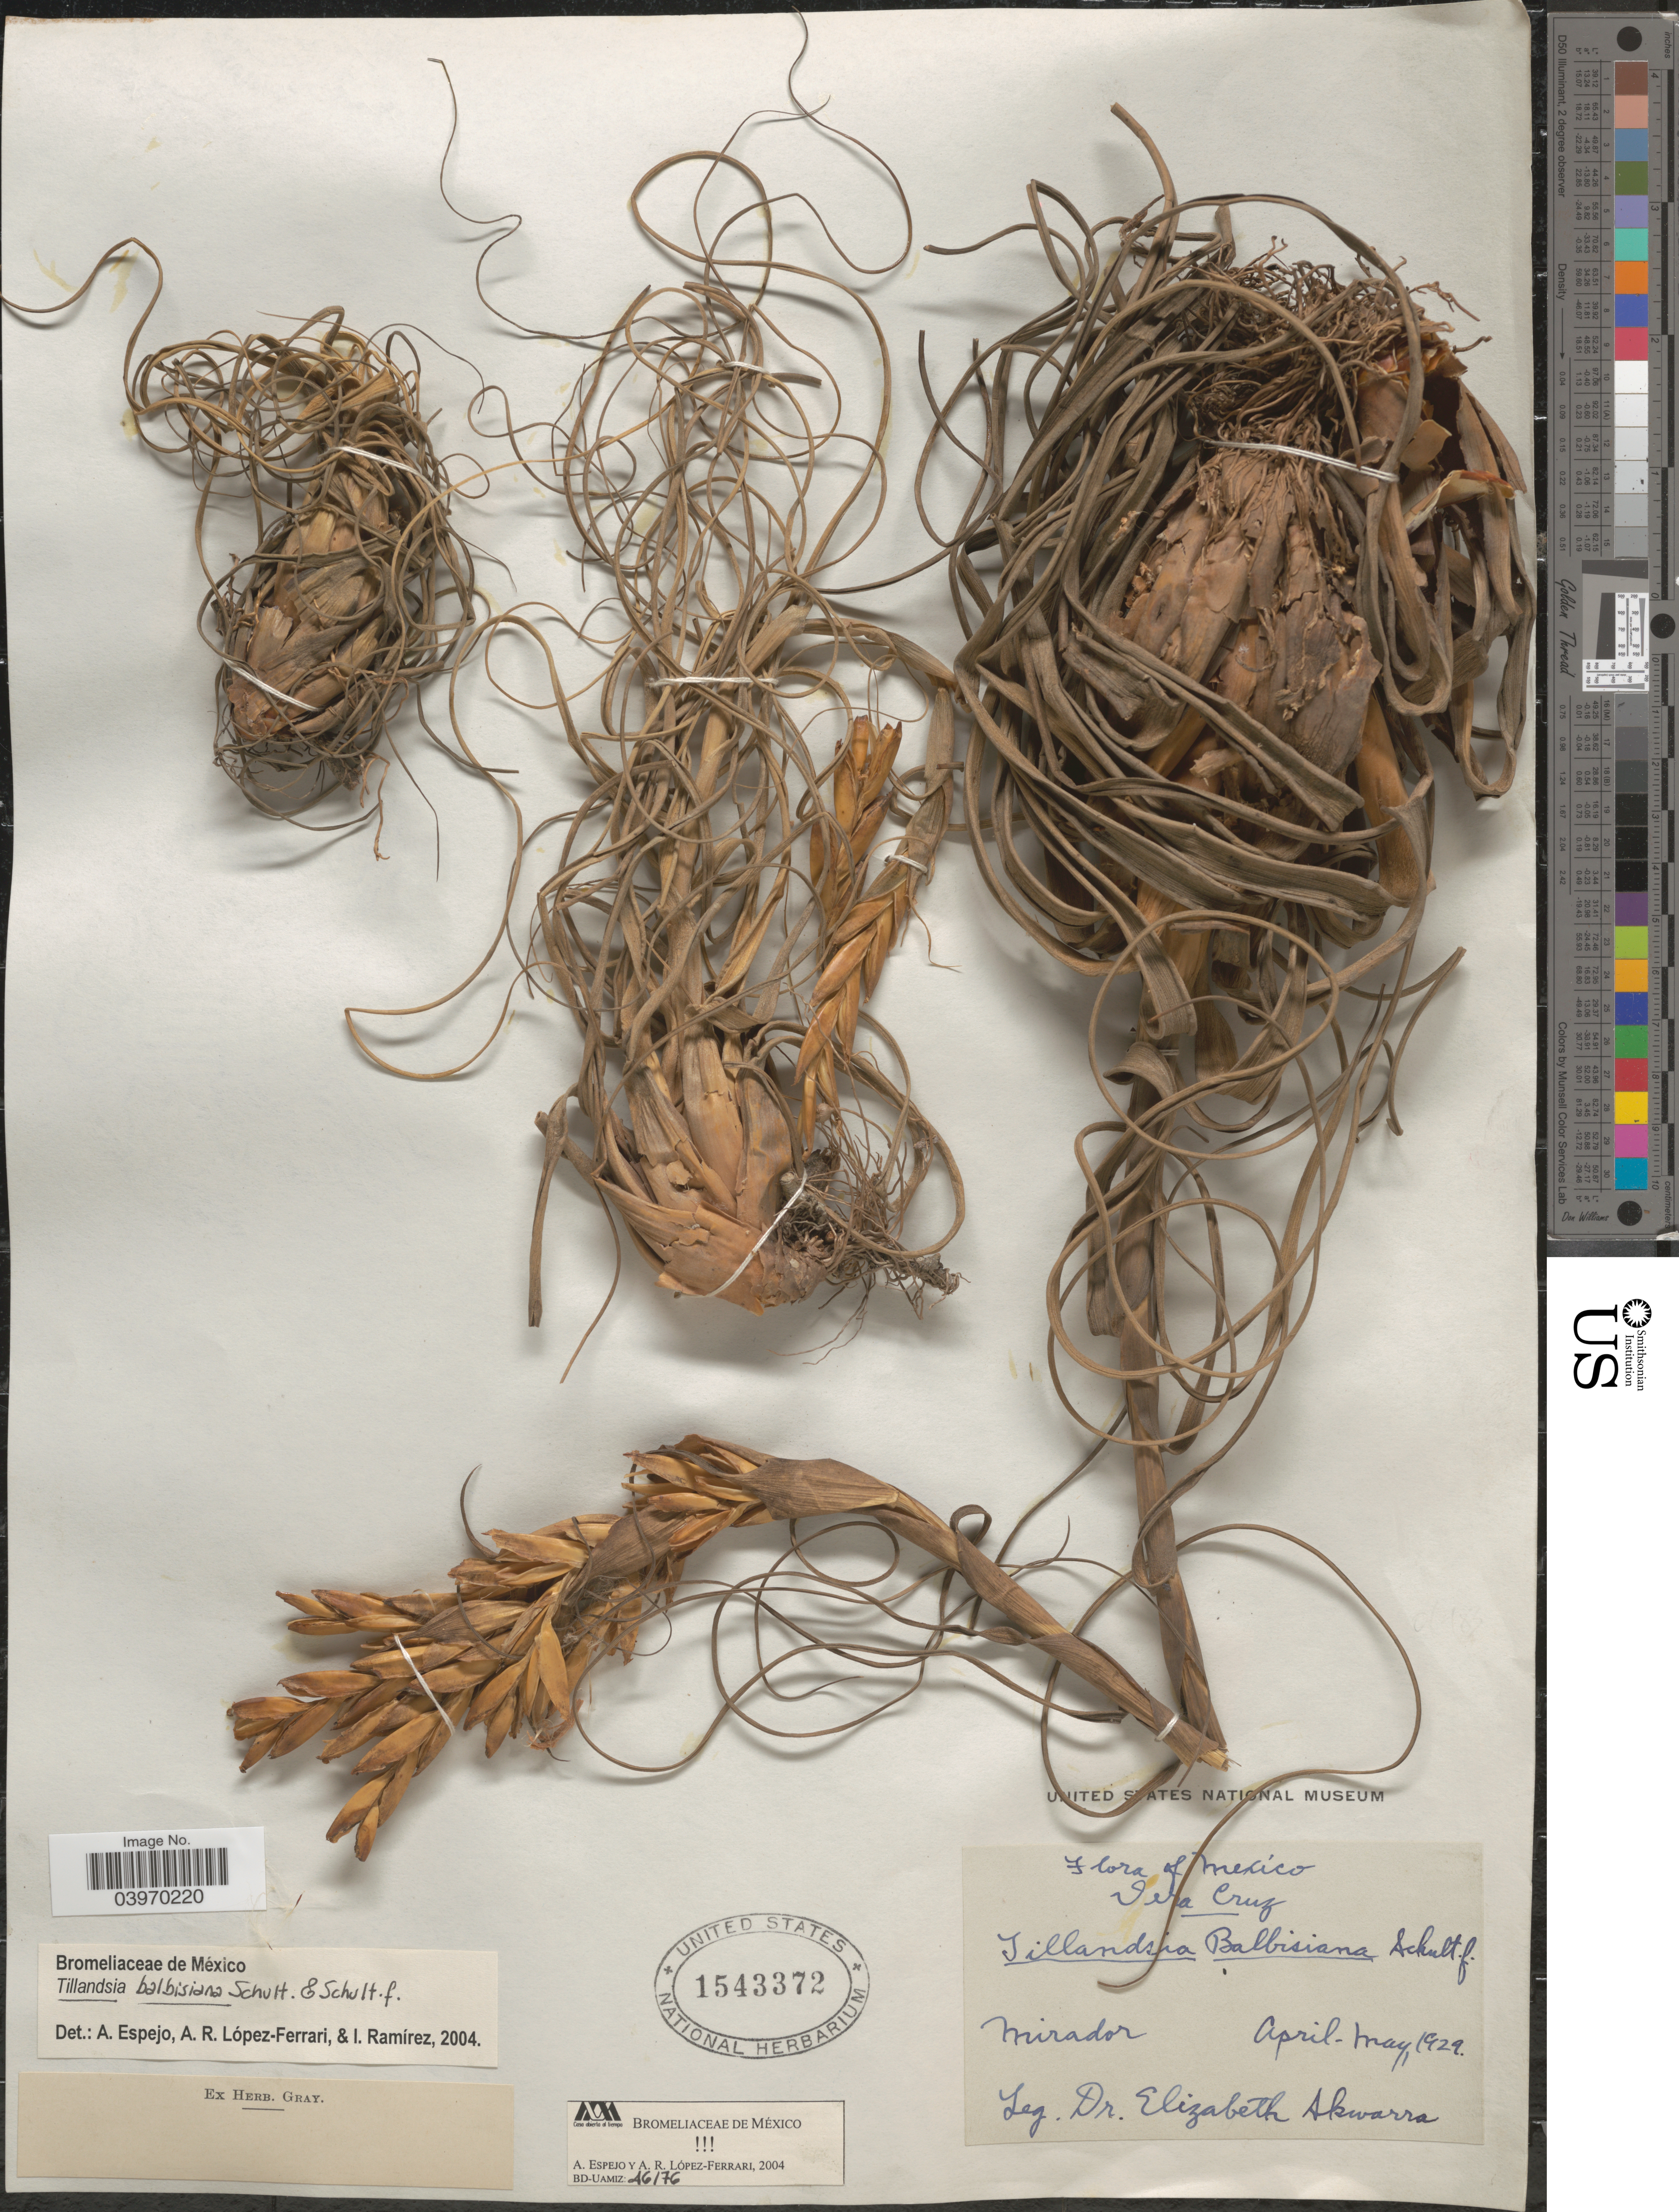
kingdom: Plantae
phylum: Tracheophyta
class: Liliopsida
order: Poales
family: Bromeliaceae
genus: Tillandsia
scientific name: Tillandsia balbisiana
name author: Schult. f.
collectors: E. Akwarra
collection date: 1929-04/1929-05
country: Mexico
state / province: Veracruz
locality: Vera Cruz. Mirador.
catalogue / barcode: US 1543372